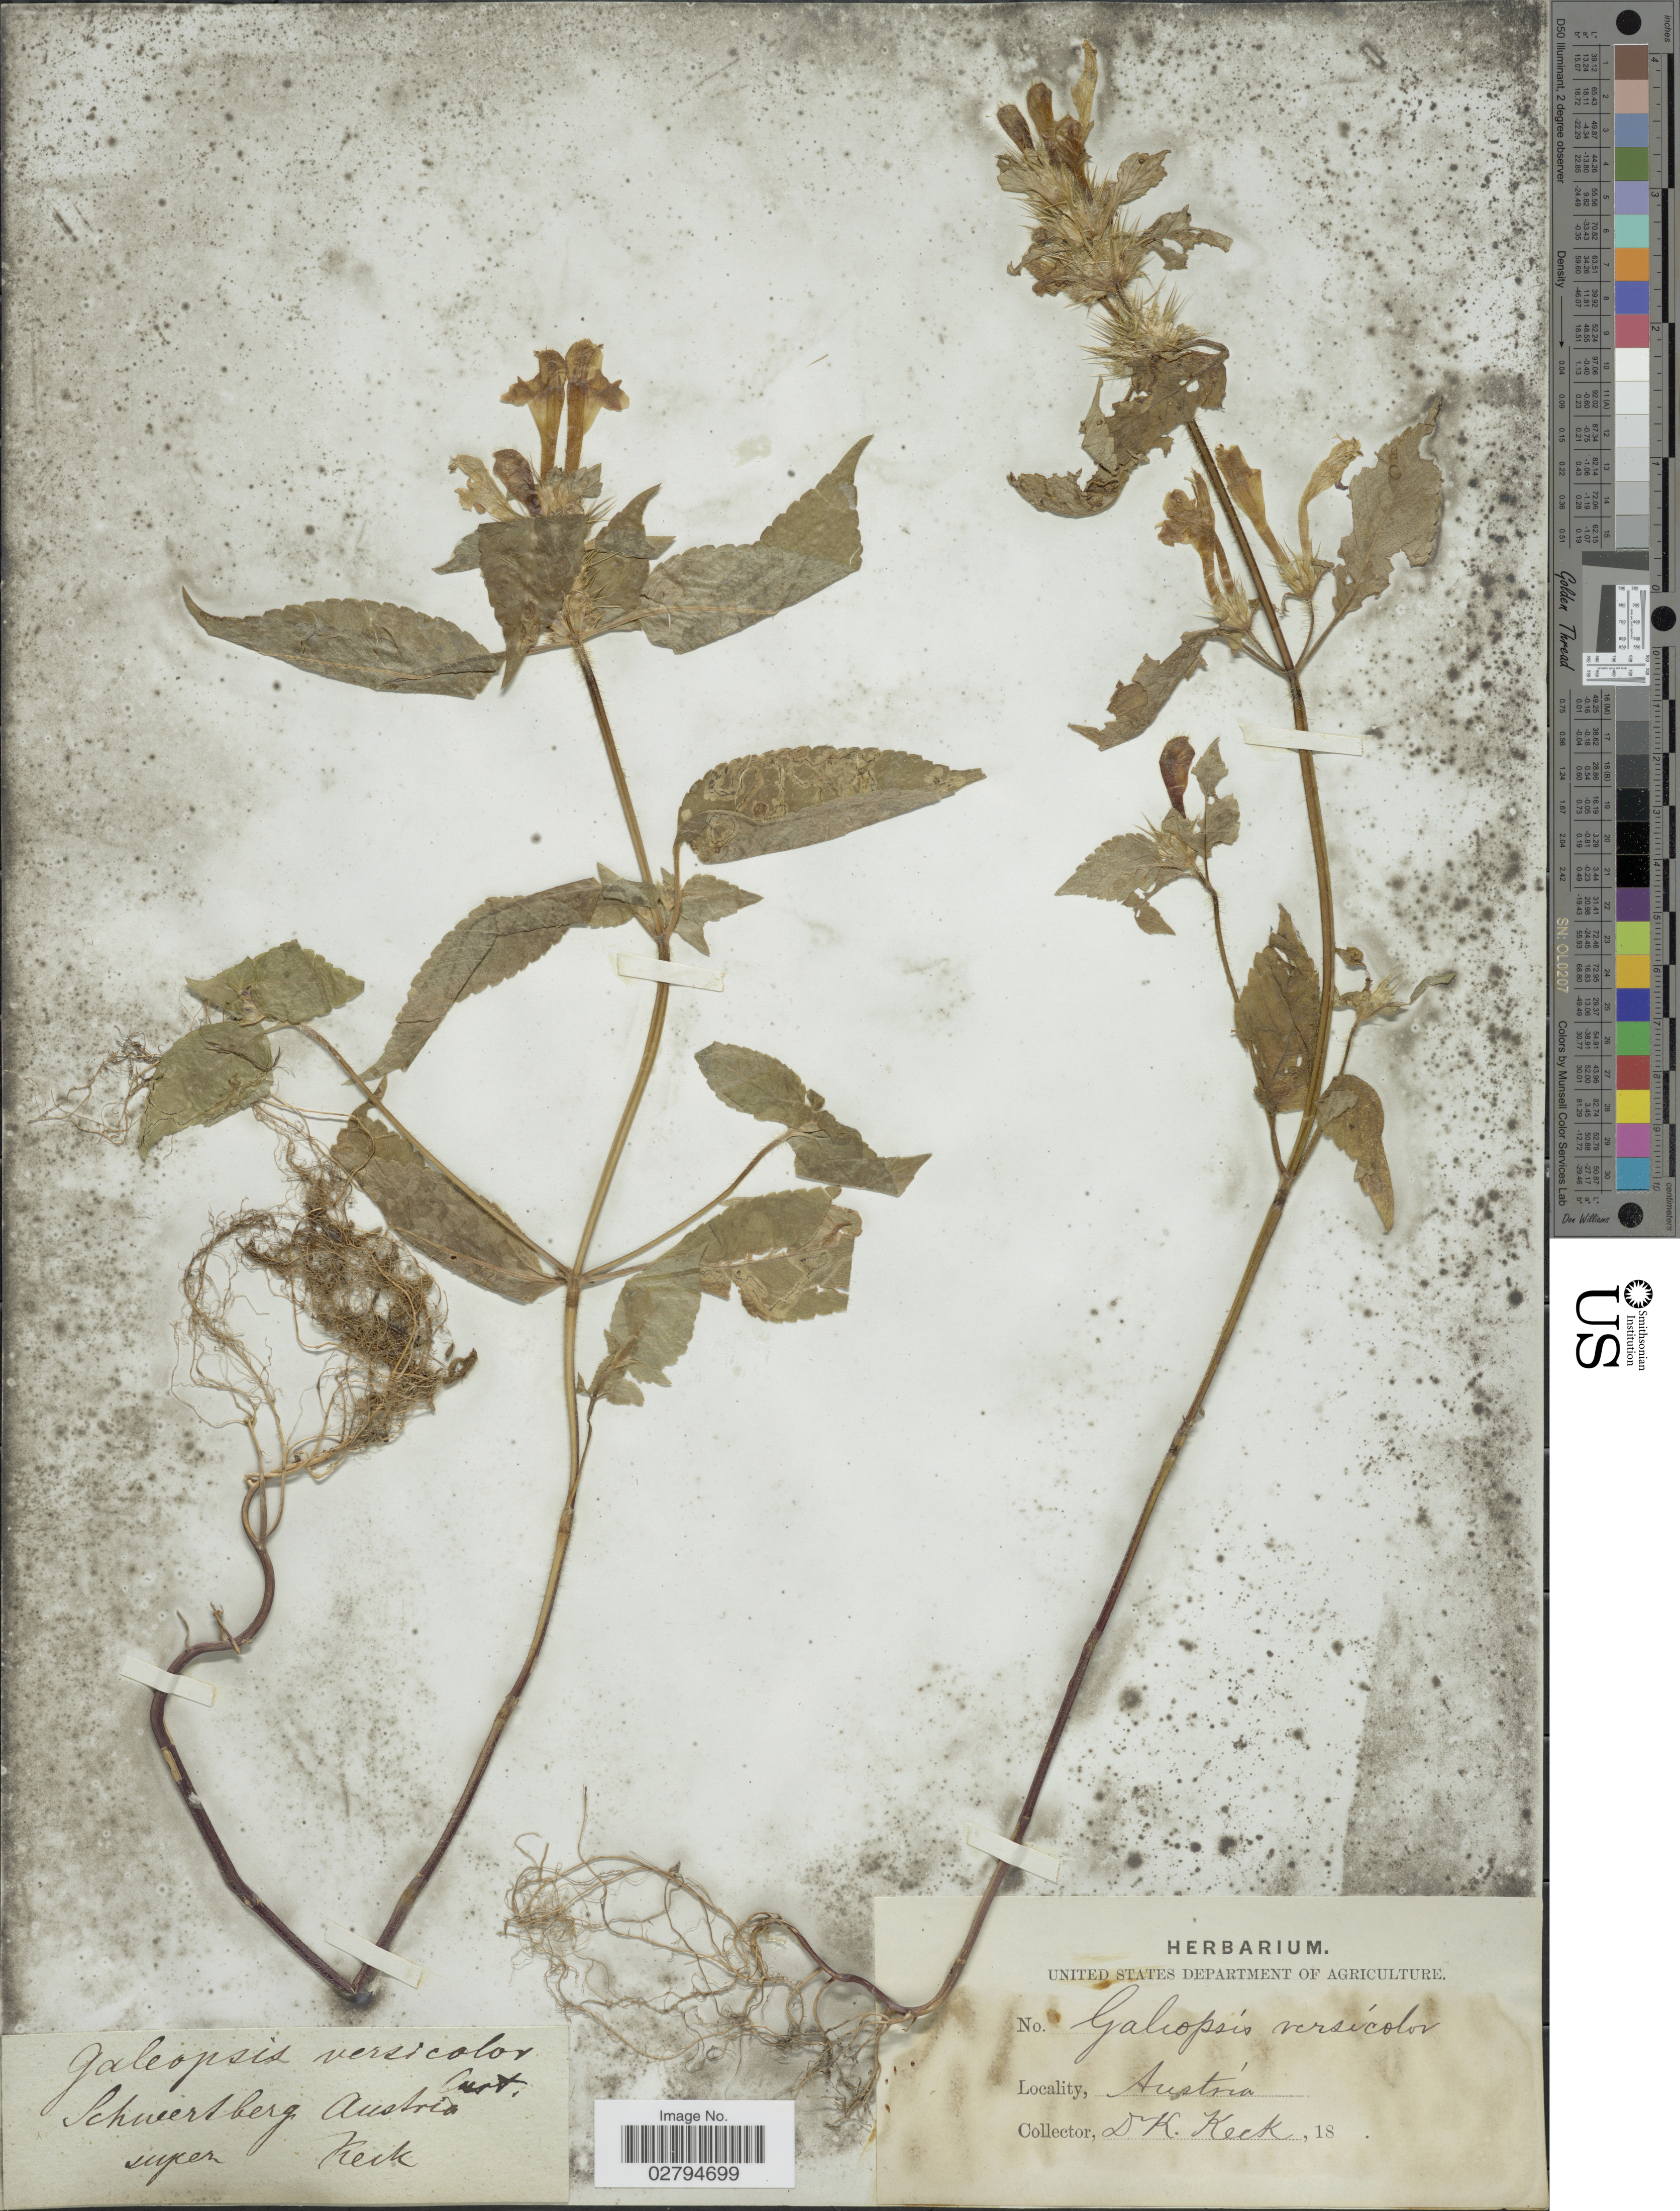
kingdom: Plantae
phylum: Tracheophyta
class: Magnoliopsida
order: Lamiales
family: Lamiaceae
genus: Galeopsis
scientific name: Galeopsis versicolor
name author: Curtis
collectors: K. Keck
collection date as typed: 18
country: Austria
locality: Schwertberg.